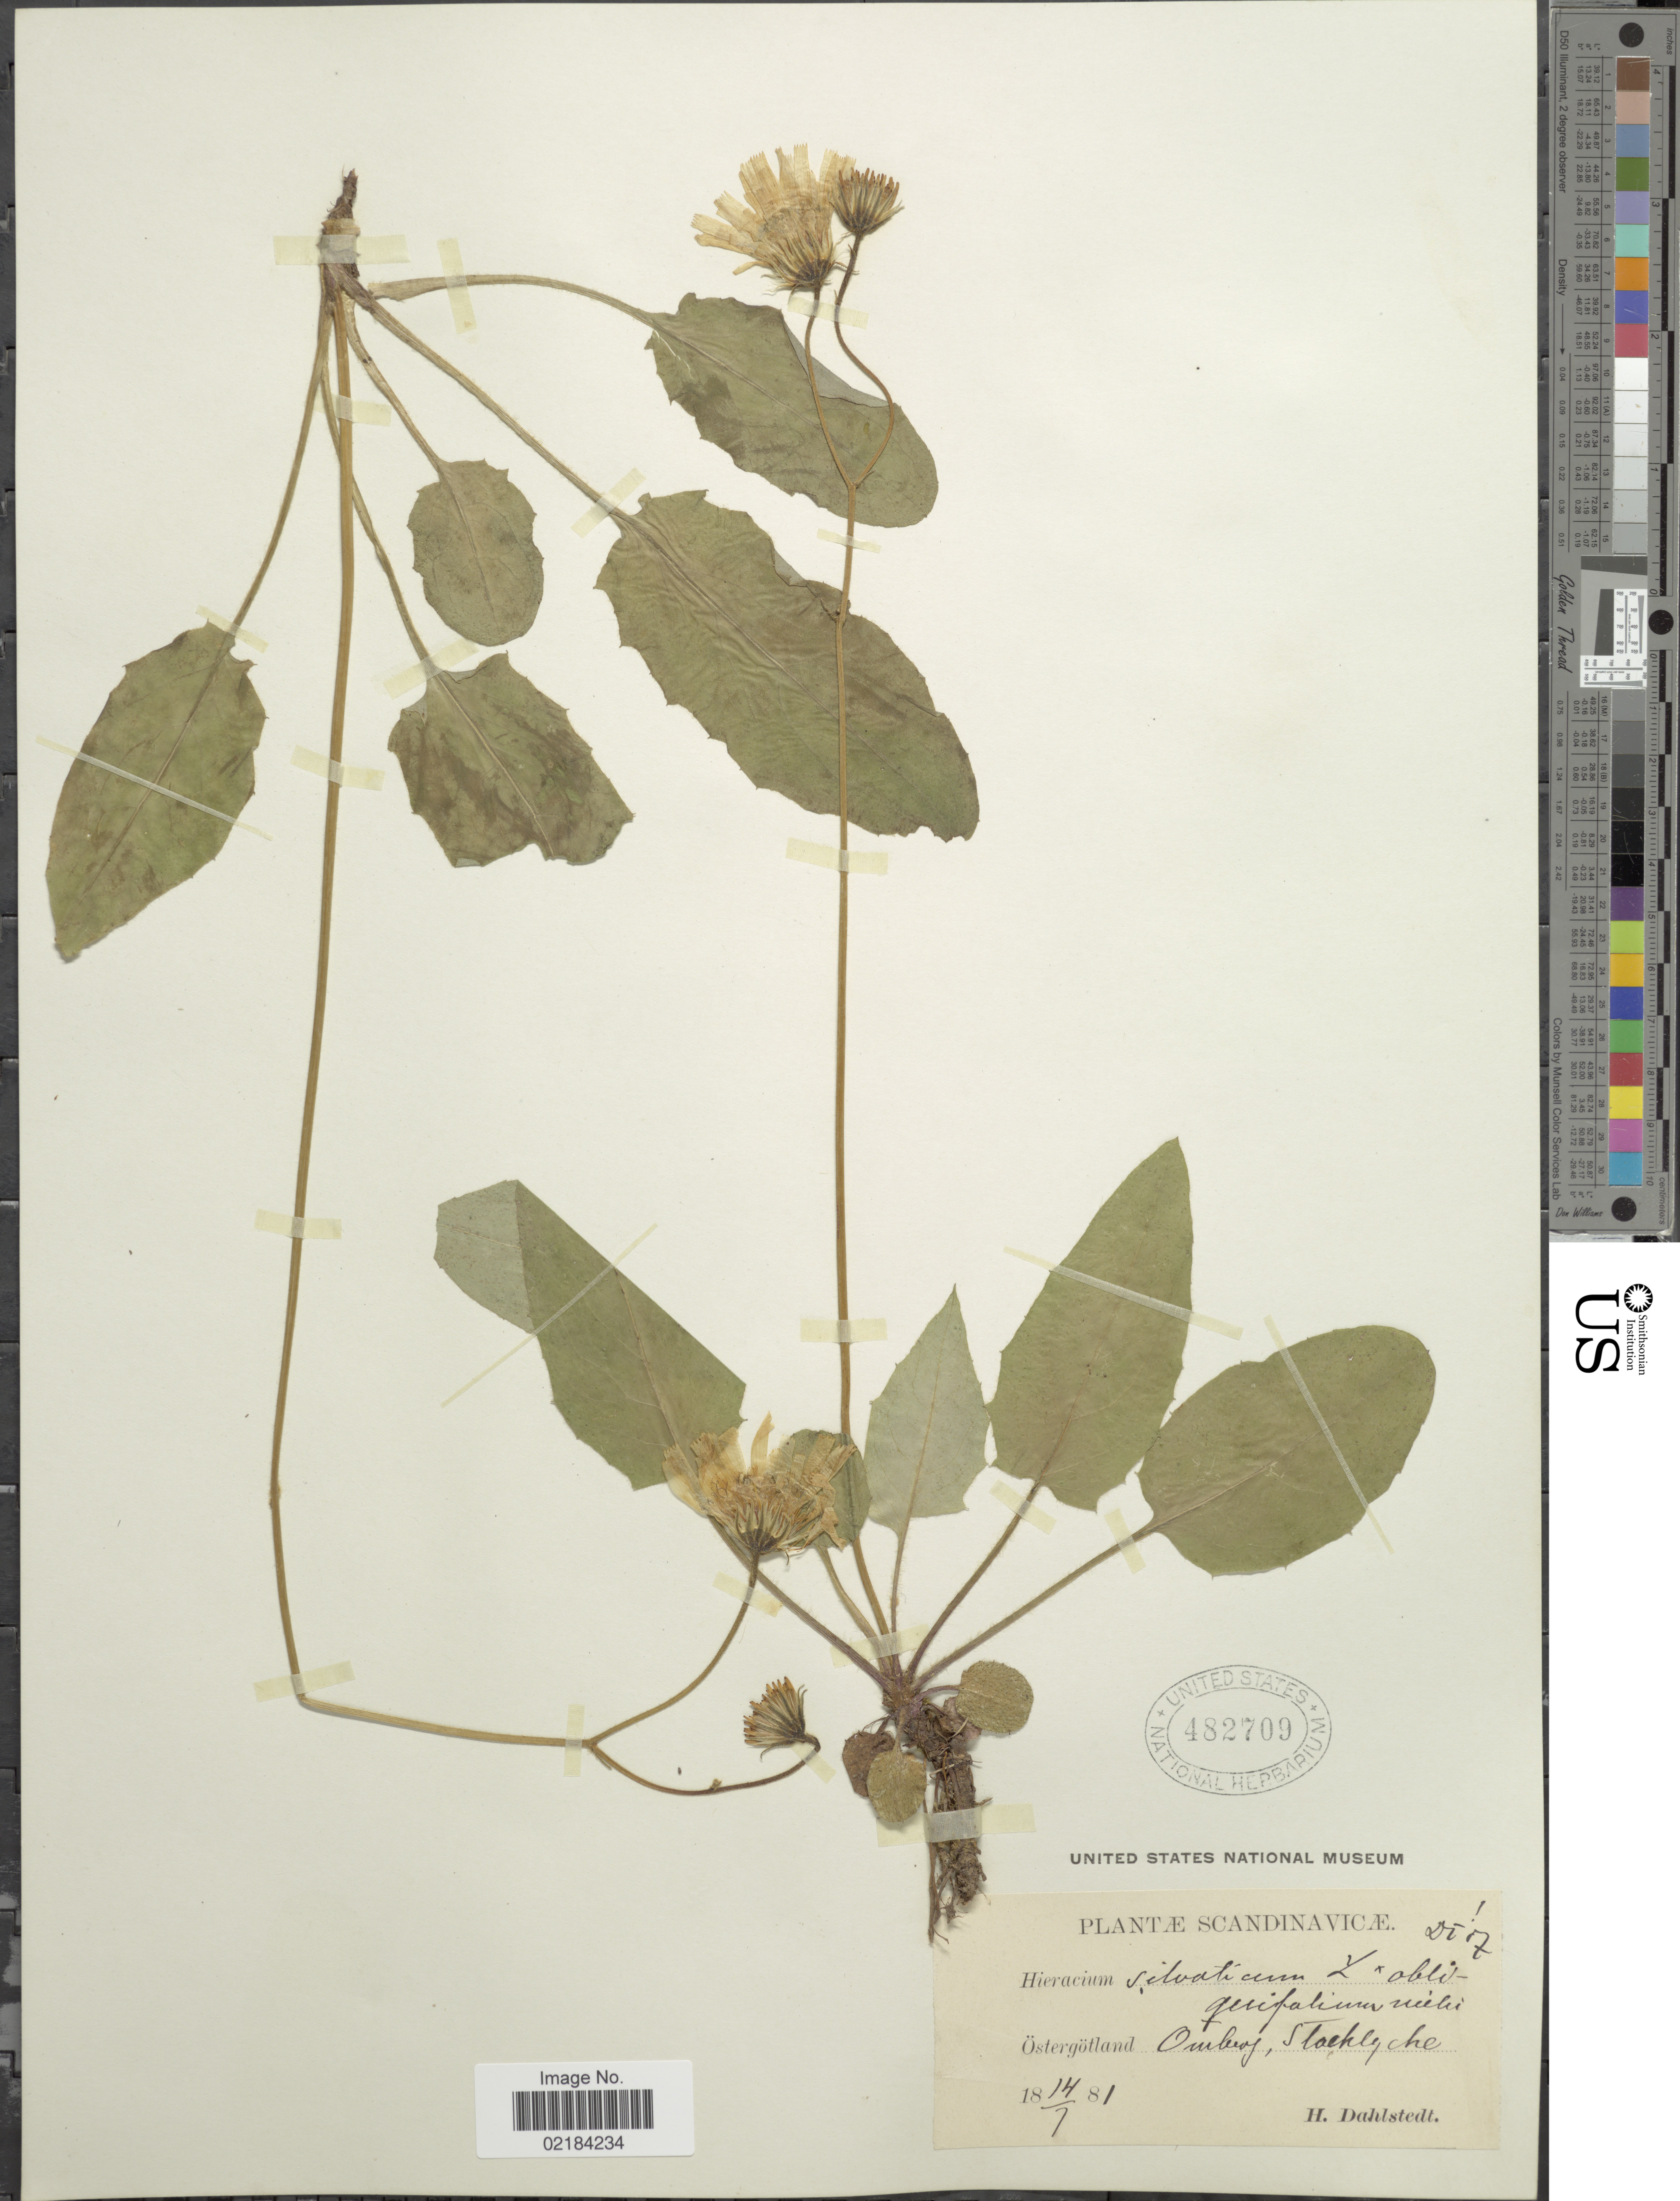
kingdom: Plantae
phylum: Tracheophyta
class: Magnoliopsida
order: Asterales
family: Asteraceae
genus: Hieracium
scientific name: Hieracium sylvaticum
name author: (L.) Gouan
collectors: H. G. Dahlstedt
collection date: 1881-07-14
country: Sweden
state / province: Östergötland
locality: Omberg, Stocklycke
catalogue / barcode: US 482709